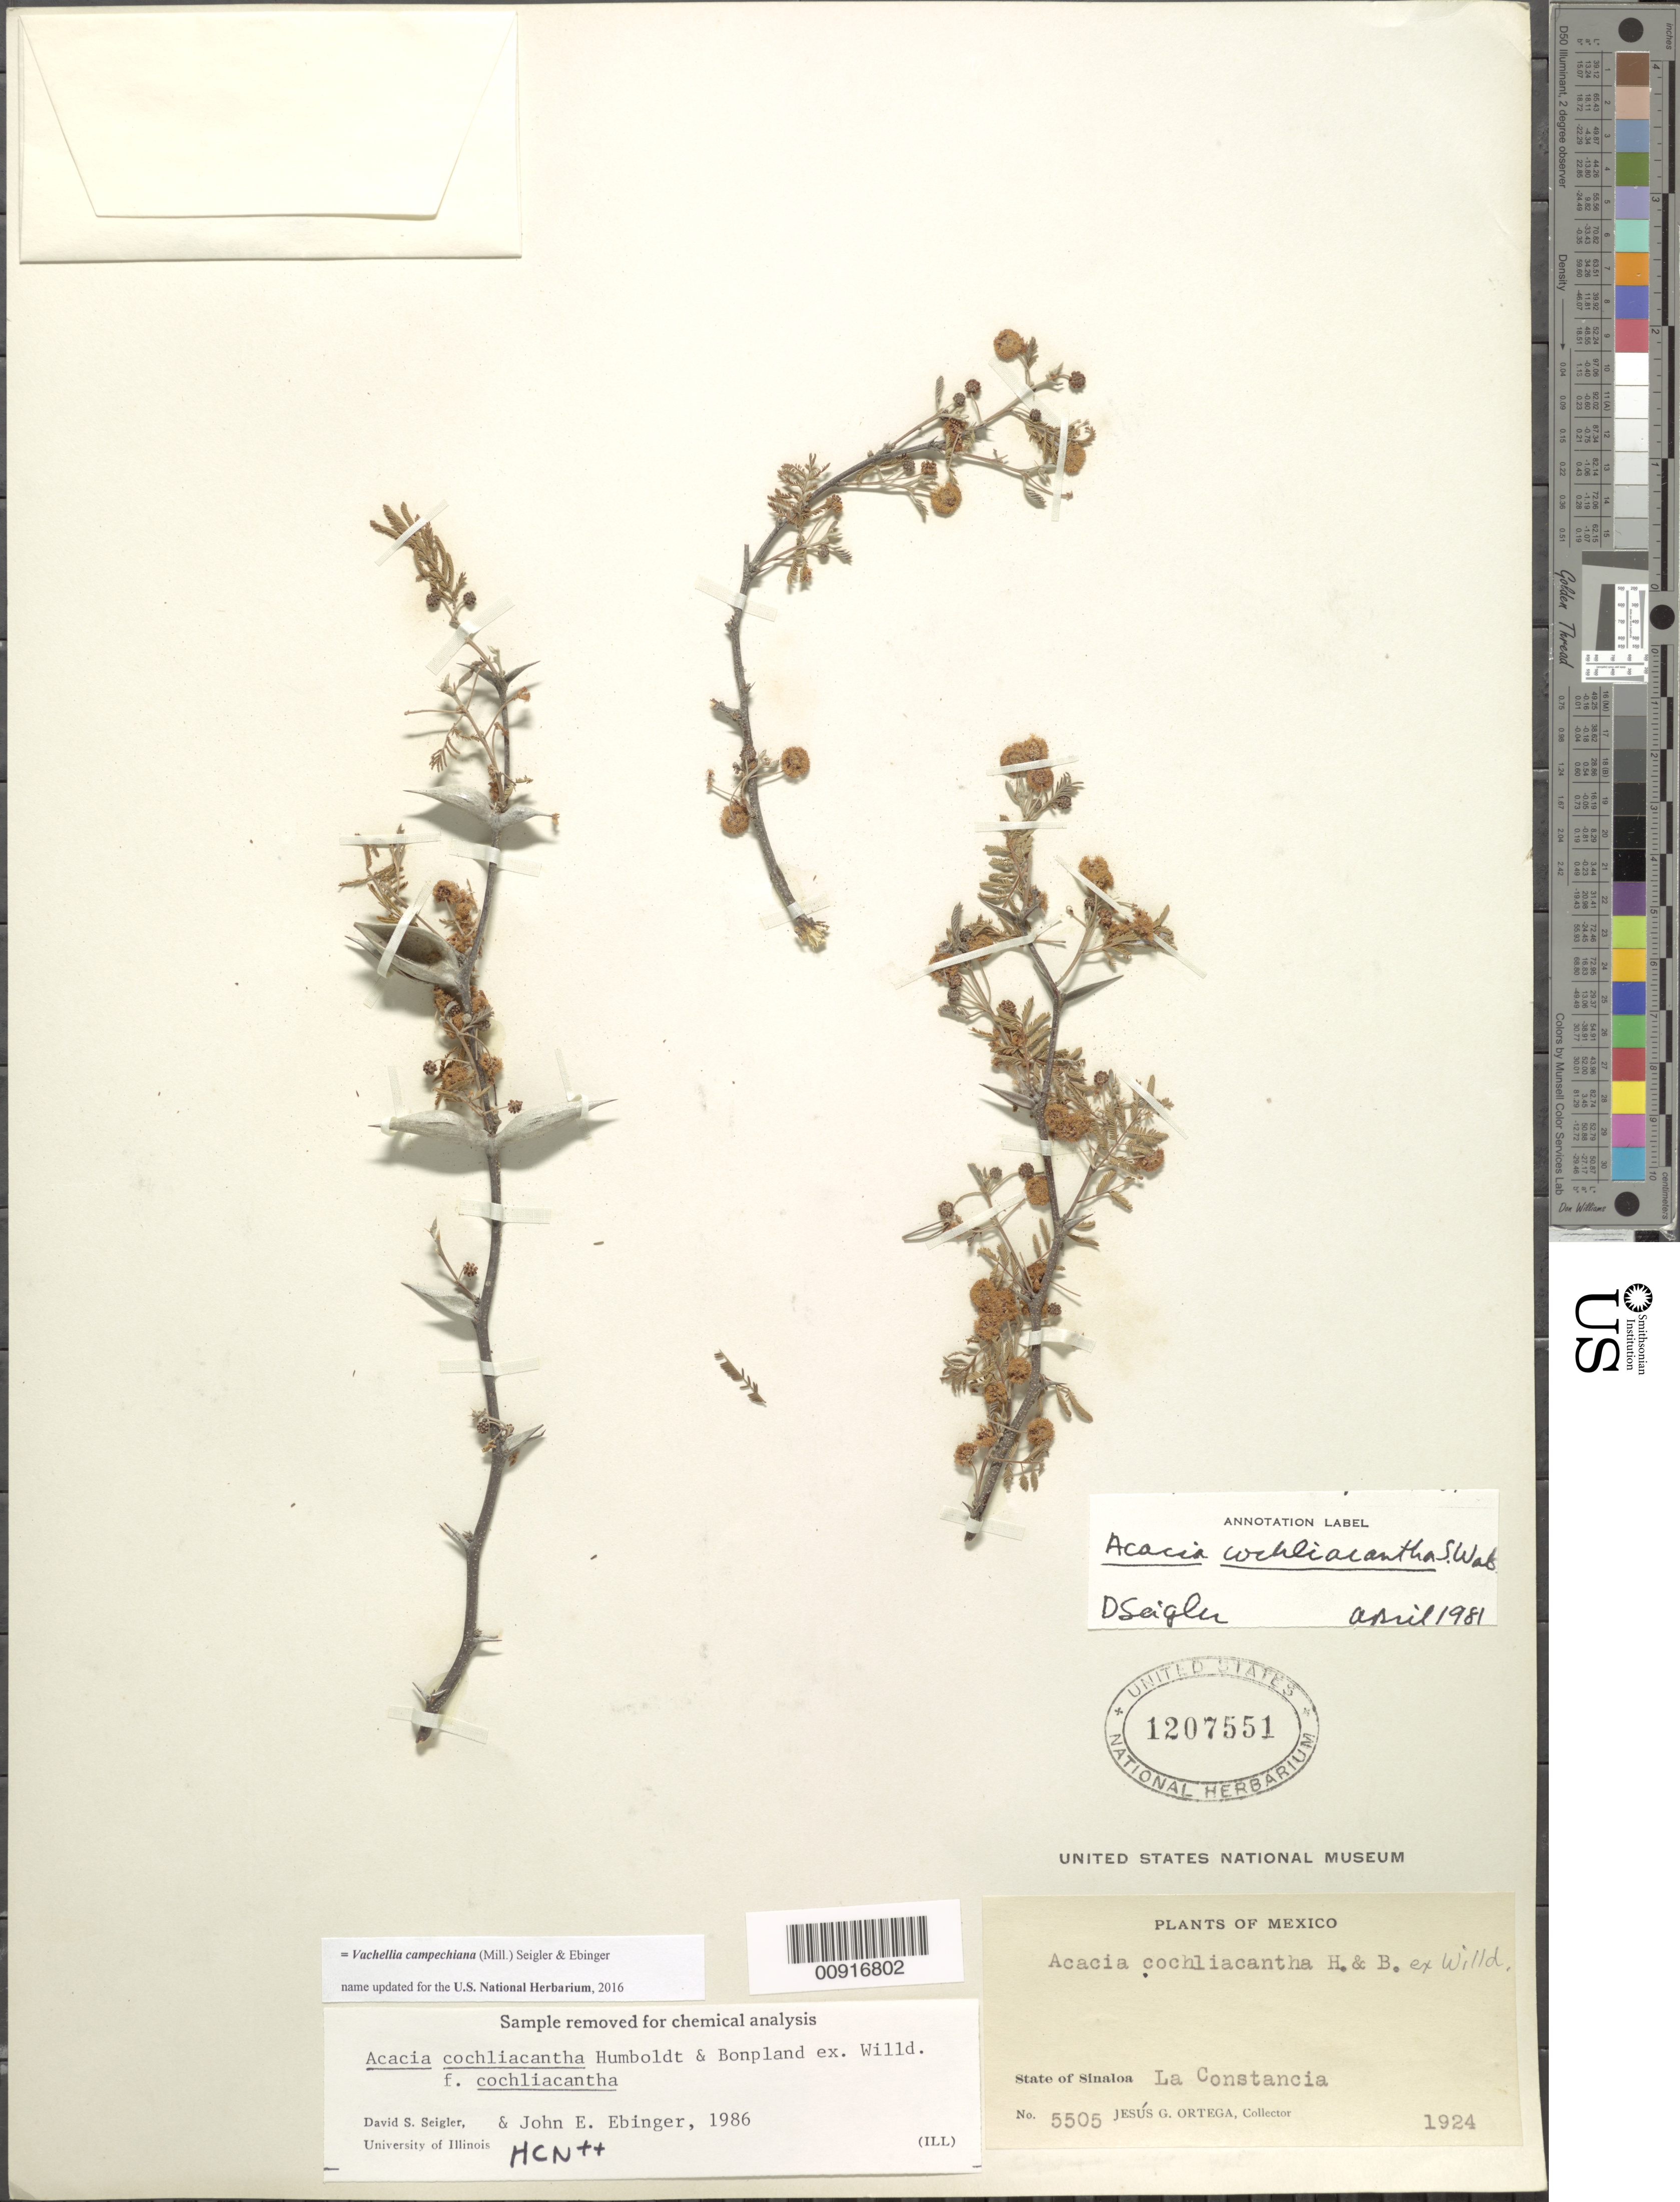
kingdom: Plantae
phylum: Tracheophyta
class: Magnoliopsida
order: Fabales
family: Fabaceae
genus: Vachellia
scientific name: Vachellia campechiana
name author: (Mill.) Seigler & Ebinger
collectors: J. Ortega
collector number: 5505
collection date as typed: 1924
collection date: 1924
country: Mexico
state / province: Sinaloa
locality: State of Sinaloa: La Constancia.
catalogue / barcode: US 1207551